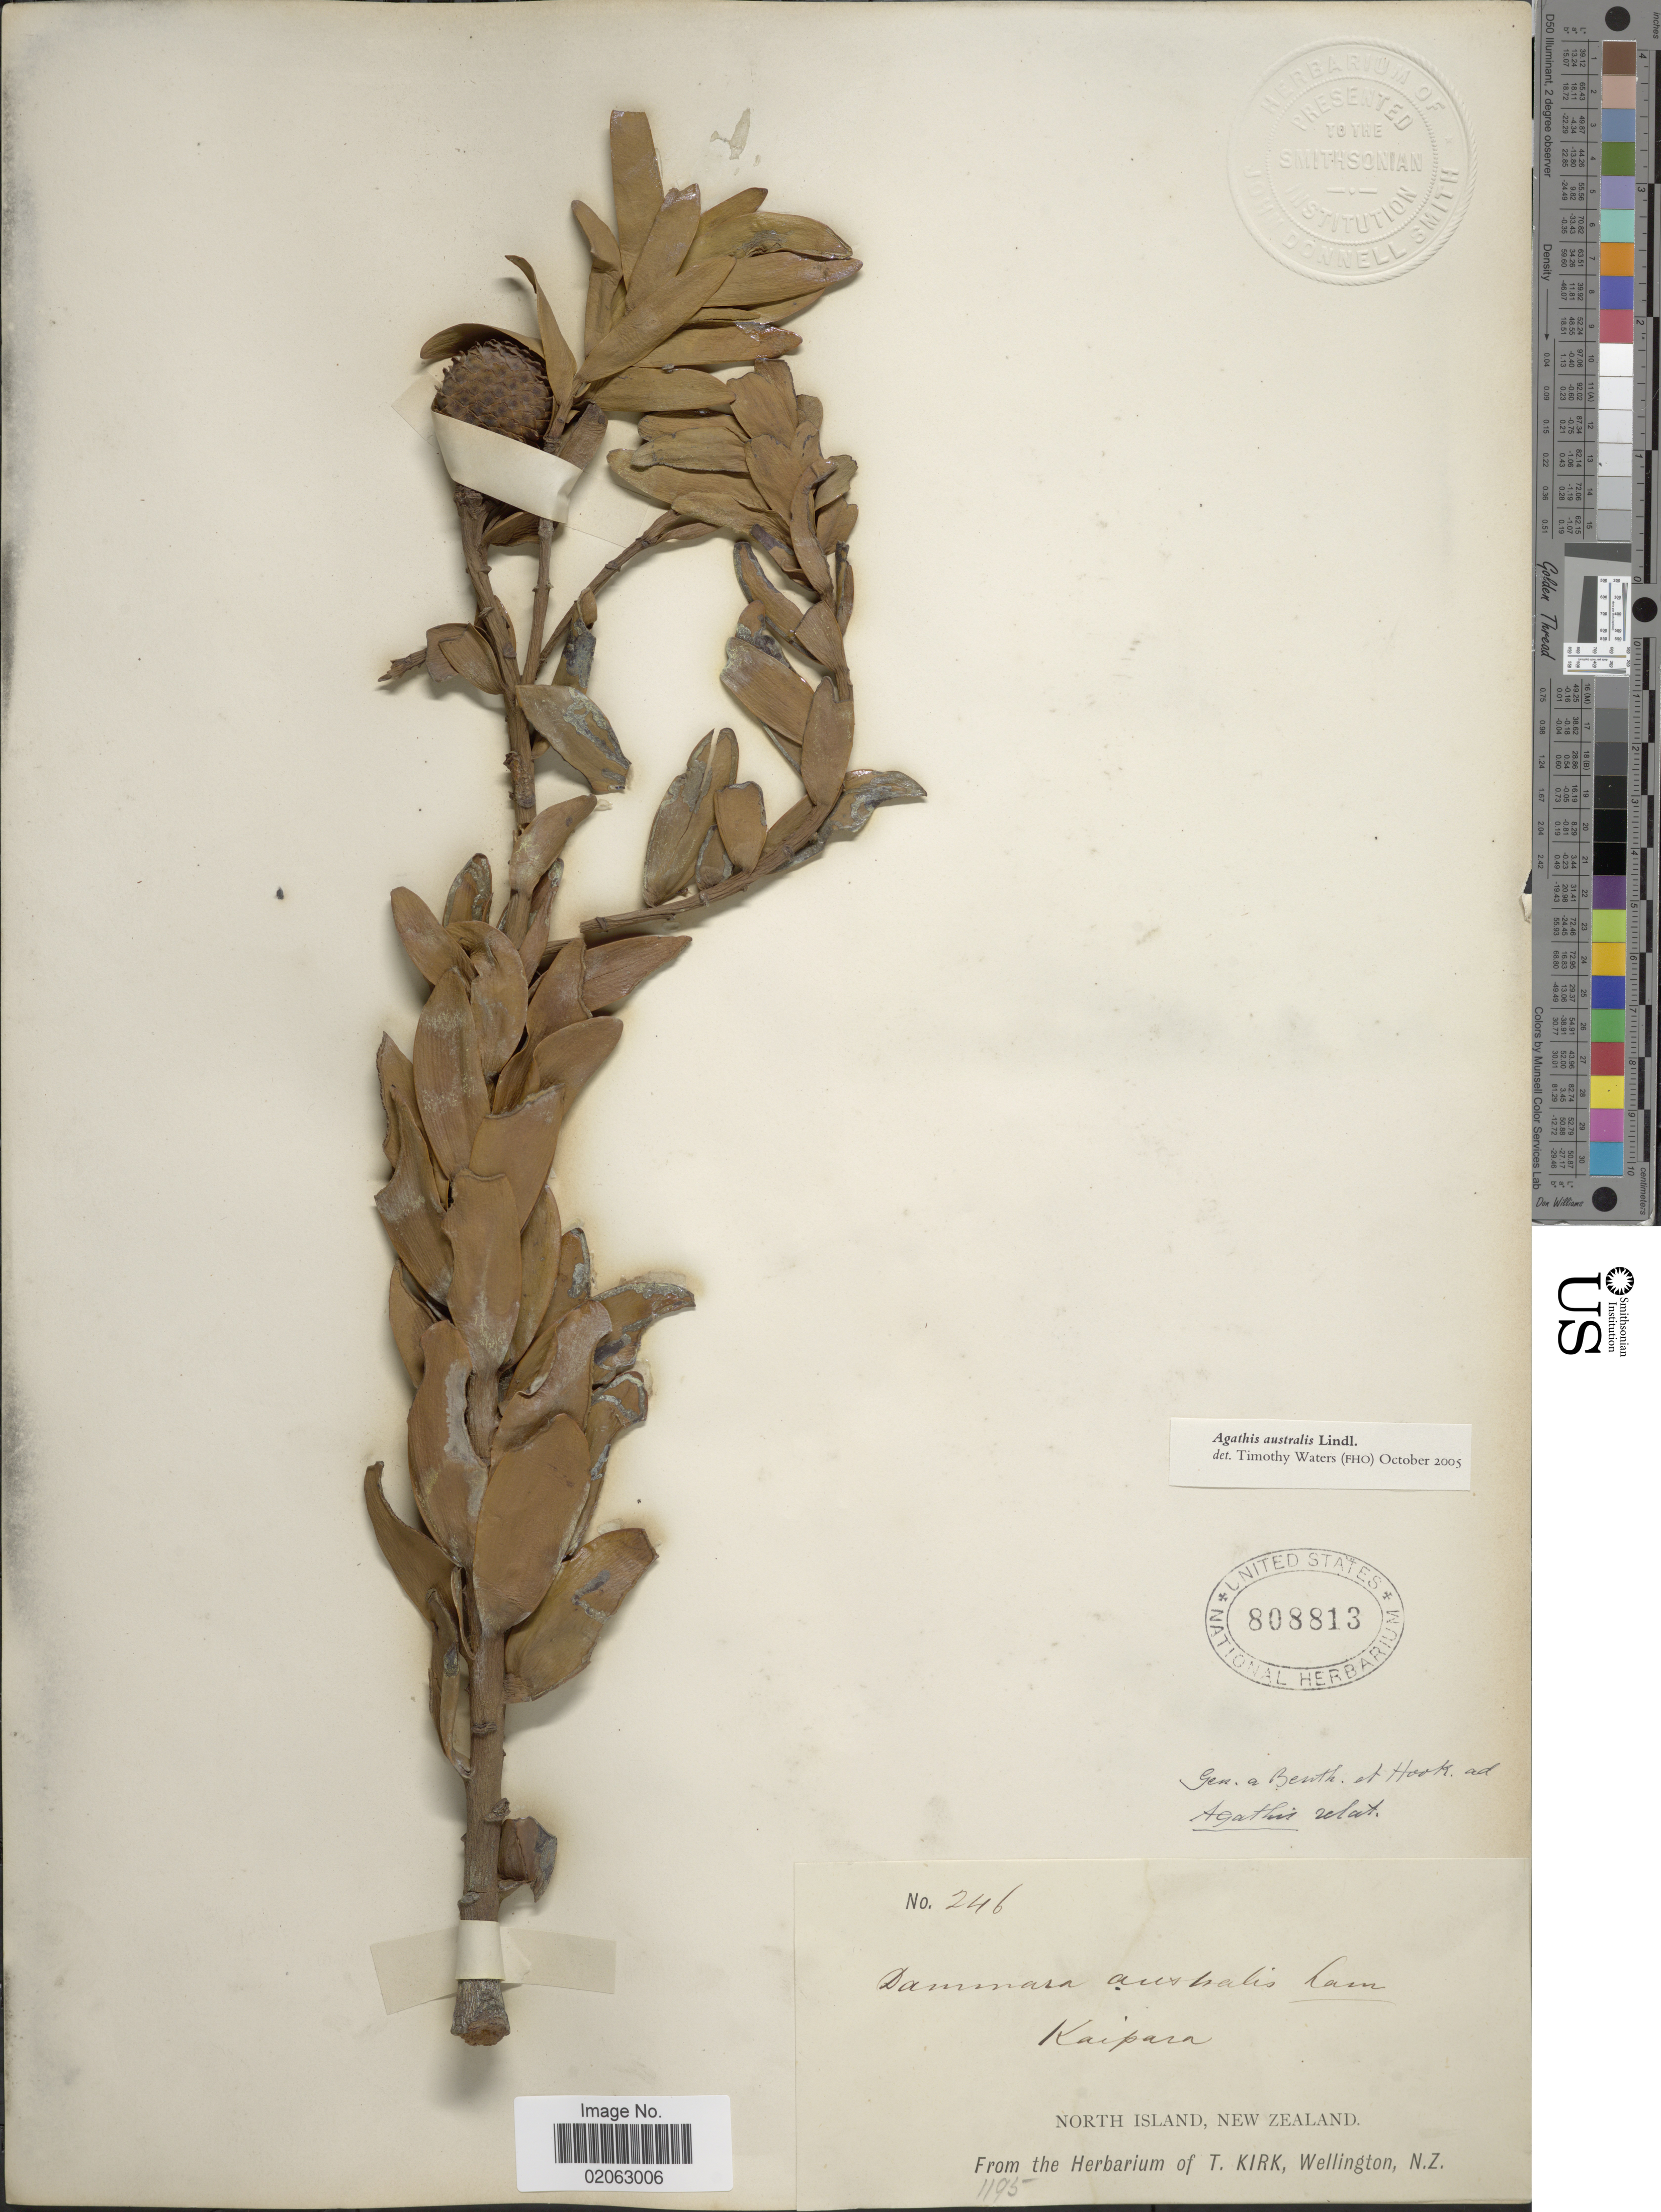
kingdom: Plantae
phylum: Tracheophyta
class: Pinopsida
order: Pinales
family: Araucariaceae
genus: Agathis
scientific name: Agathis australis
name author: (D. Don) Lindl.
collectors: ex Herb. T. Kirk, Wellington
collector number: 246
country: New Zealand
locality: Kaipara, North Island.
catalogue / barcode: US 808813